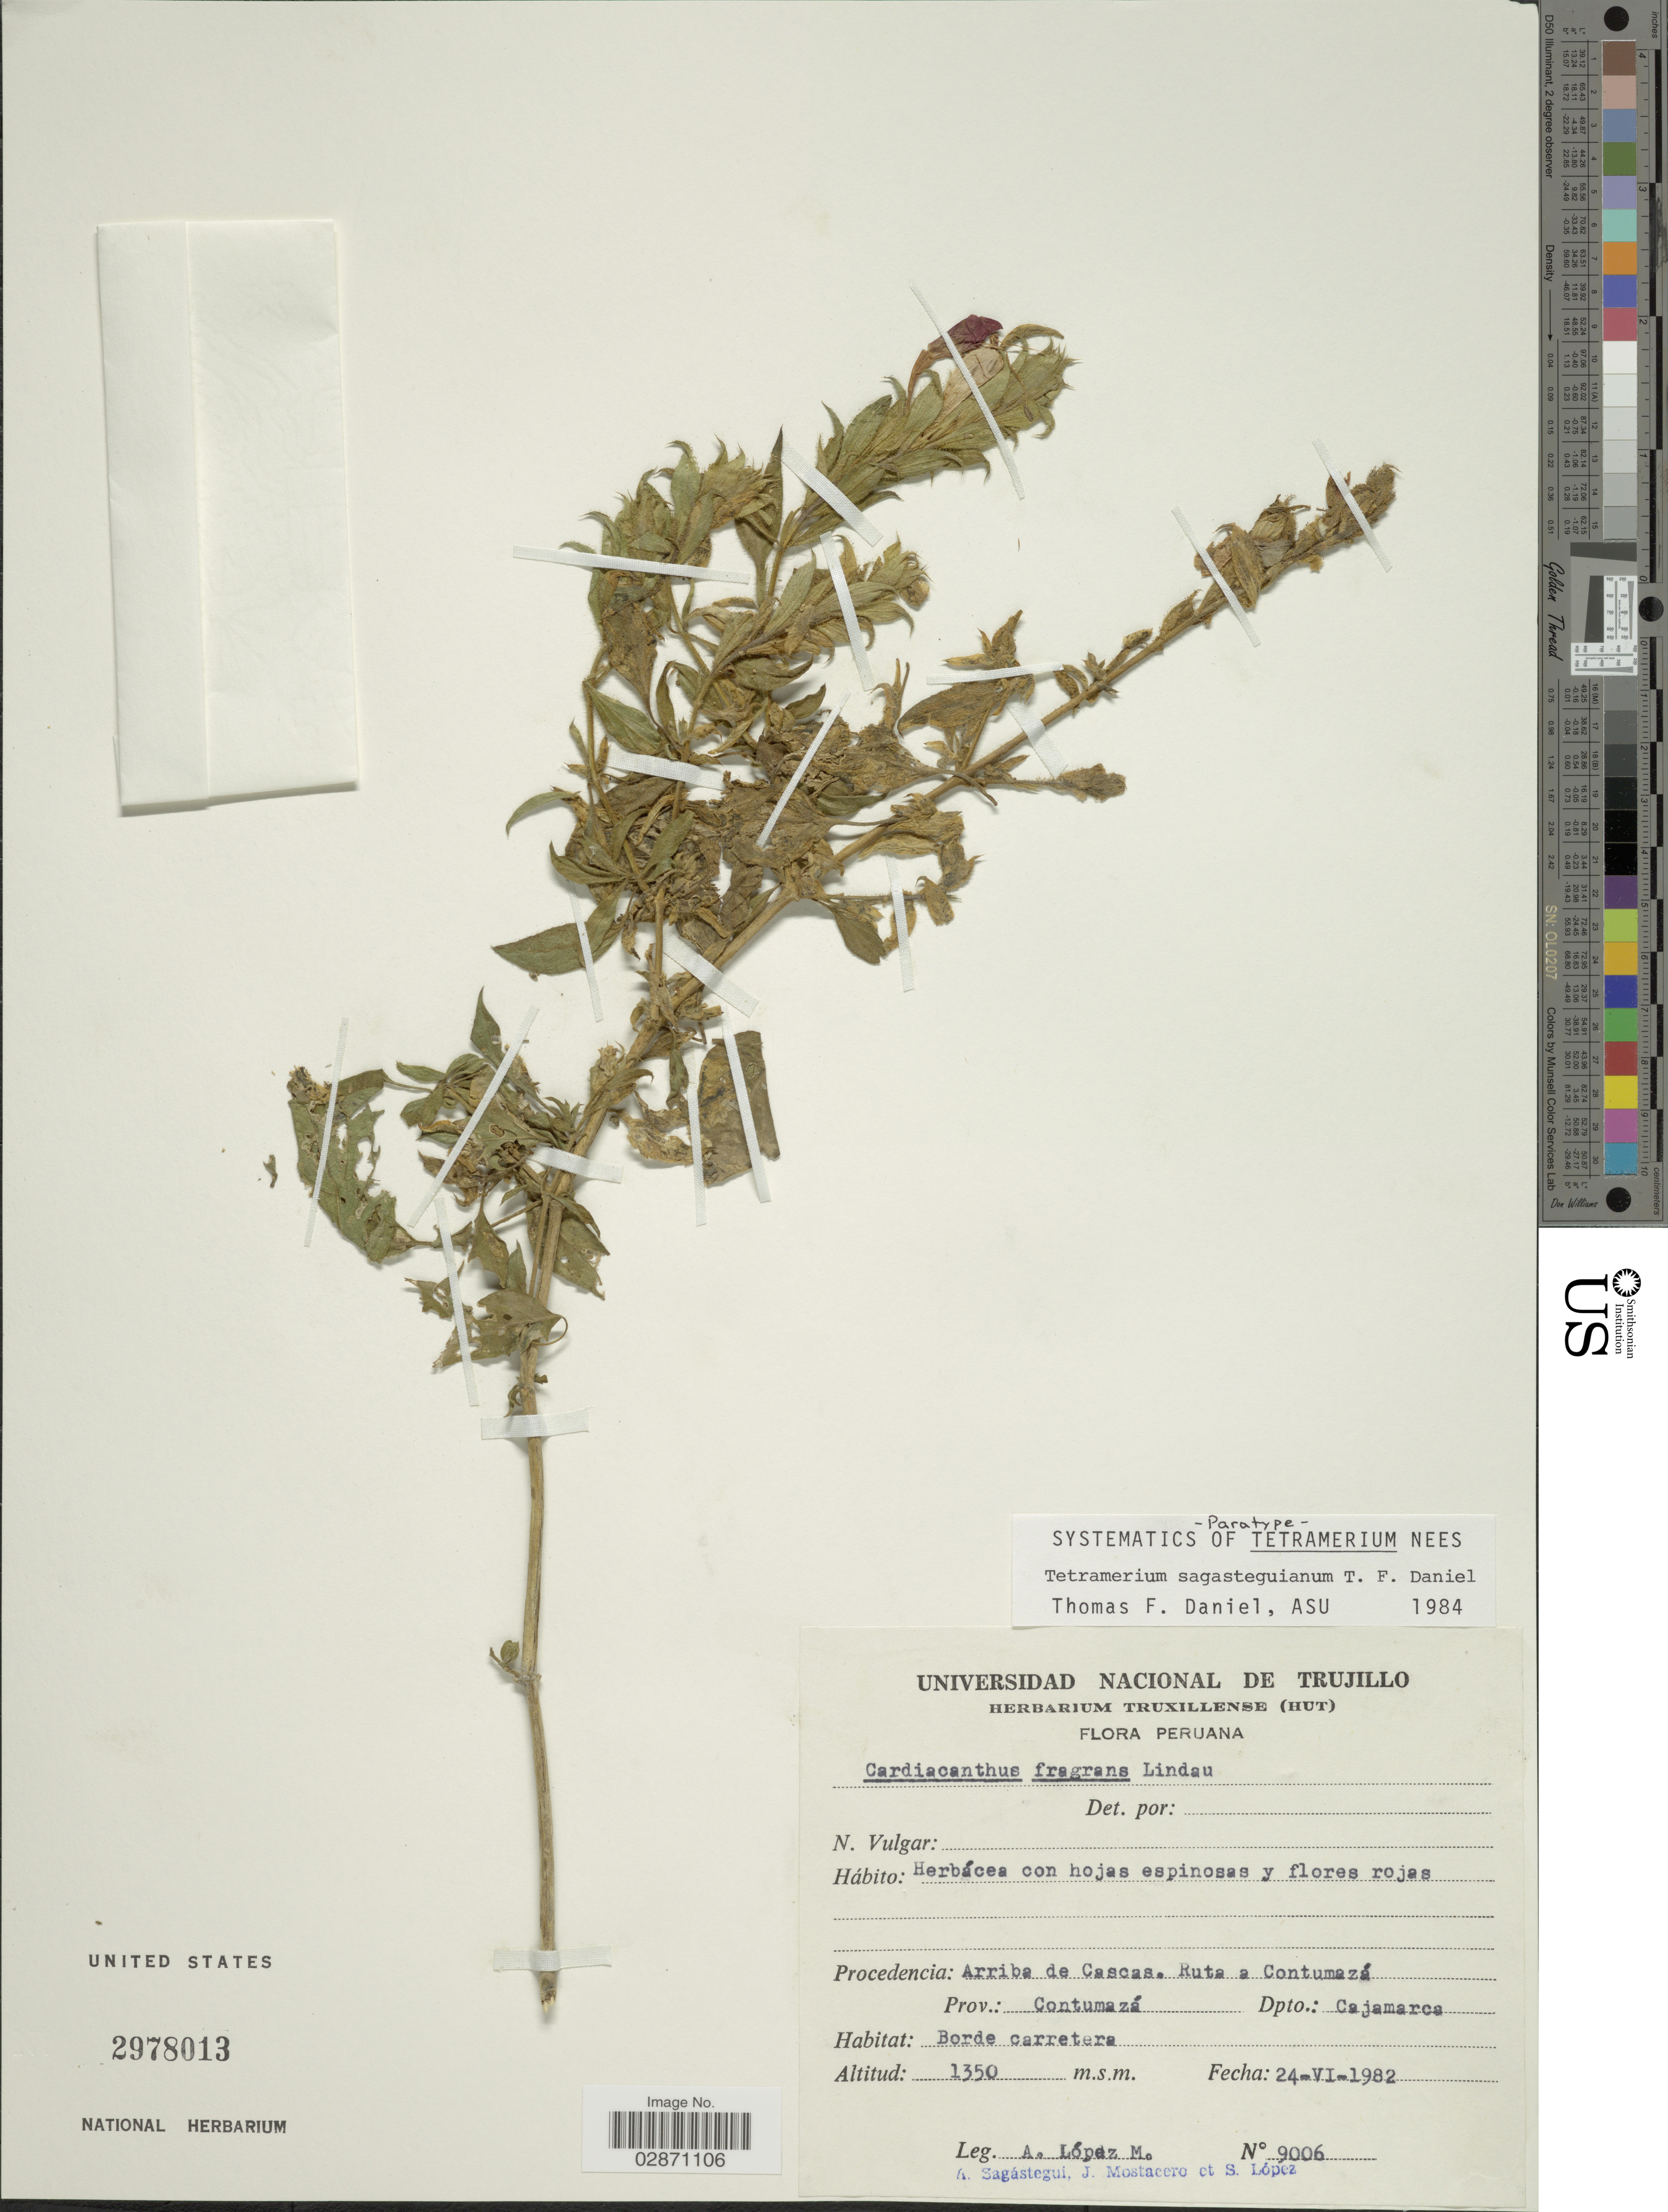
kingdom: Plantae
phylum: Tracheophyta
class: Magnoliopsida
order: Lamiales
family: Acanthaceae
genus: Tetramerium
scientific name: Tetramerium sagasteguianum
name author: T.F. Daniel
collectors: A. López M., A. Sagastegui, J. Mostacero & S. Lopez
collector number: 9006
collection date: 1982-06-24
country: Peru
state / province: Cajamarca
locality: Arriba de Cascas. Ruta a Contumazá, Prov.: Contumazá, Dpto. Cajamarca.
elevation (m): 1350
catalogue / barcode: US 2978013